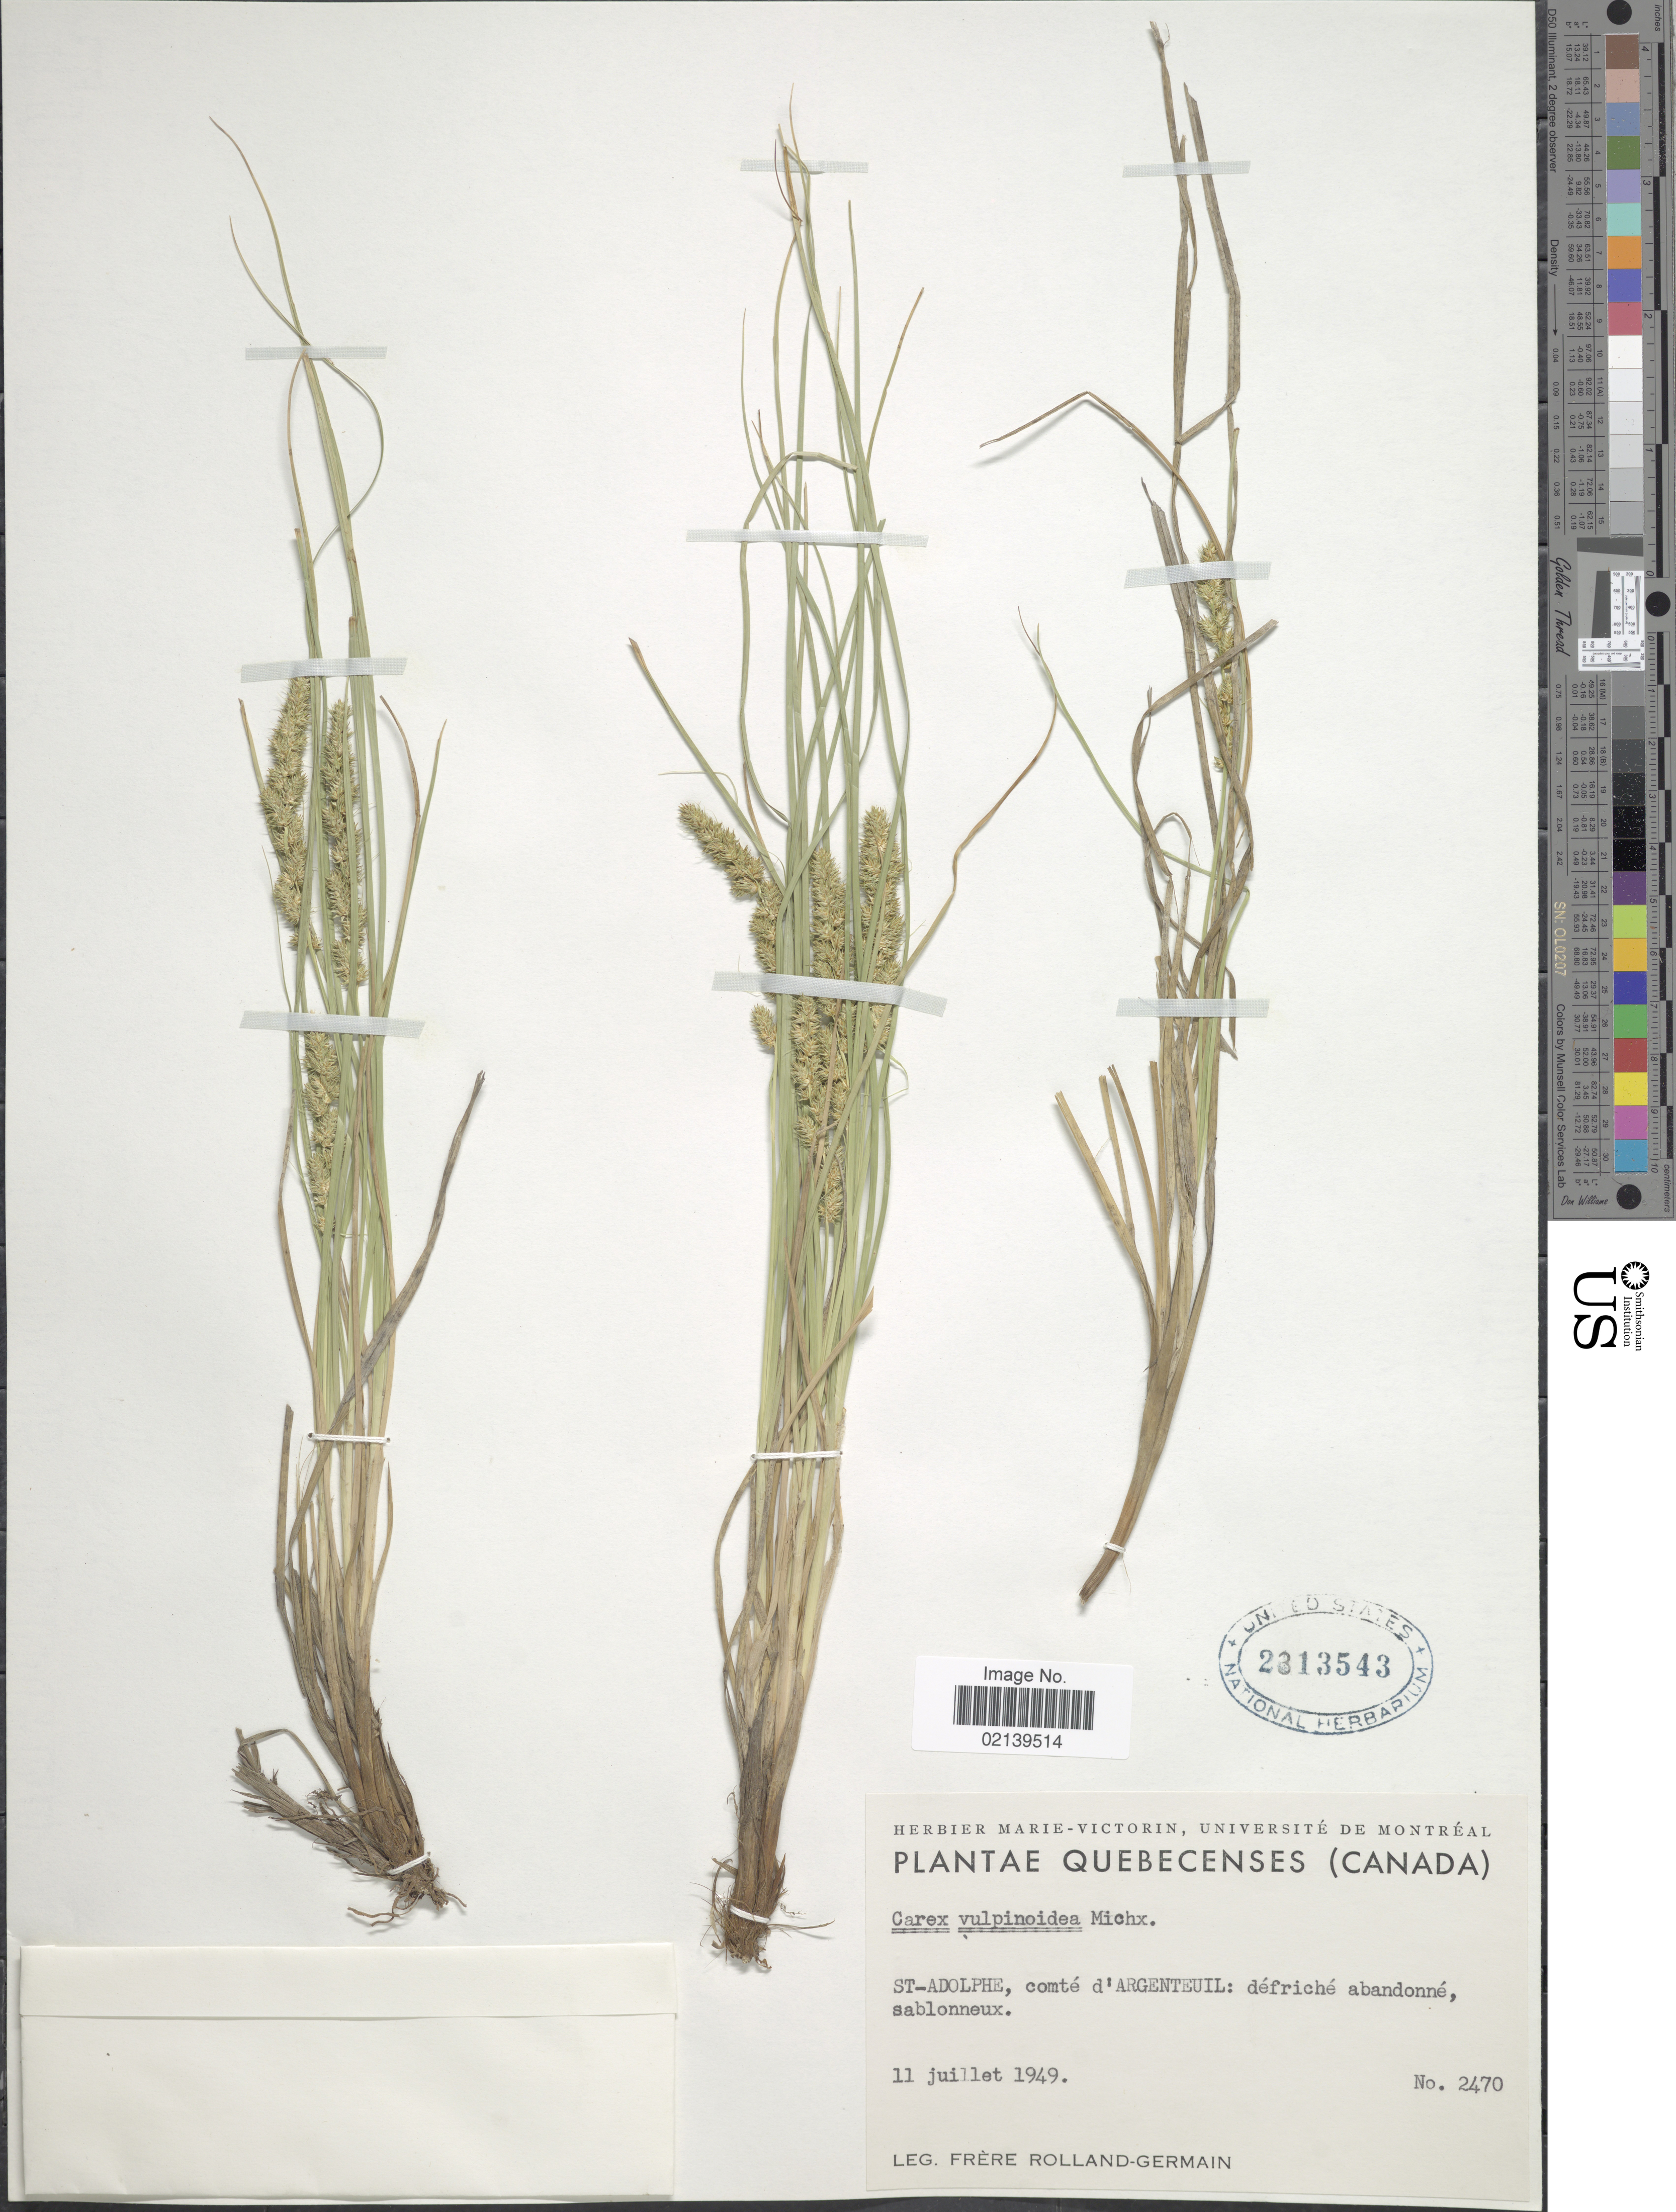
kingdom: Plantae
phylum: Tracheophyta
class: Liliopsida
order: Poales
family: Cyperaceae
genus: Carex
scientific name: Carex vulpinoidea Michx.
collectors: Rolland-Germain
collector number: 2470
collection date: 1949-07-11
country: Canada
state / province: Quebec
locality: St. Adolphe, comte D'Argenteuil: defriche abandonne, sablonneux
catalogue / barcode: US 2313543